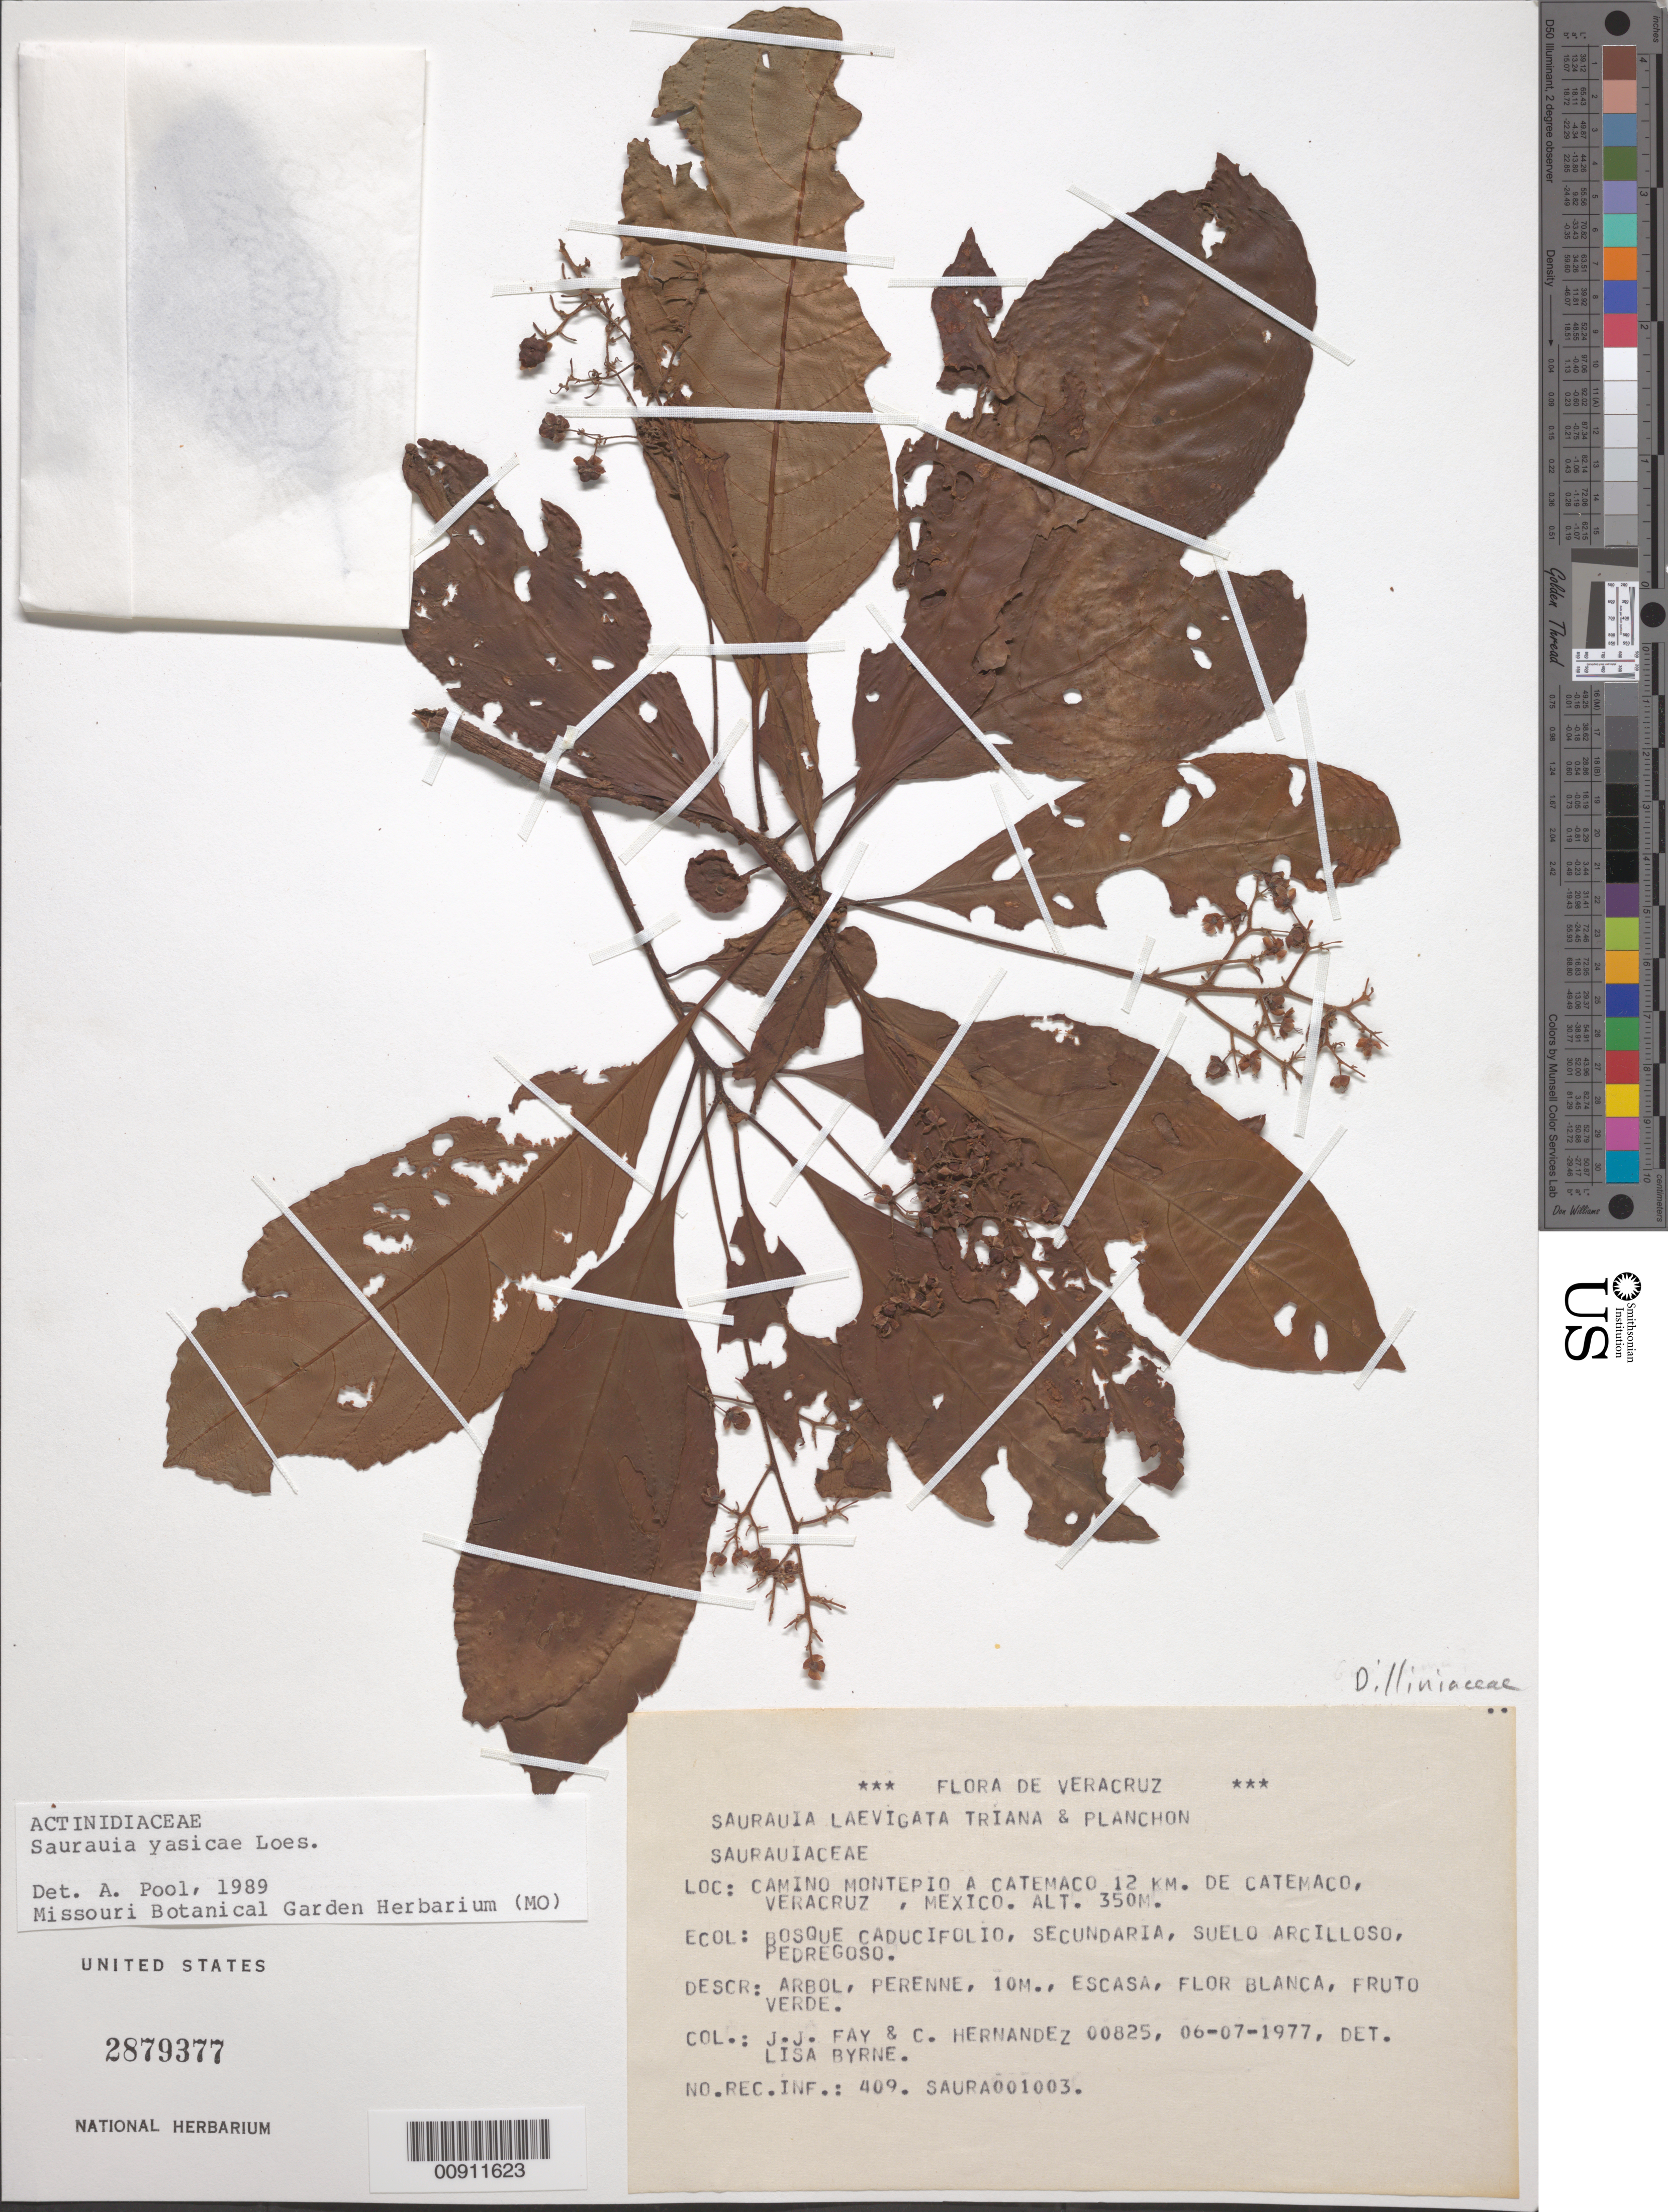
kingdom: Plantae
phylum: Tracheophyta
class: Magnoliopsida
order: Ericales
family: Actinidiaceae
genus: Saurauia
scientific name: Saurauia yasicae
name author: Loes.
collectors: J. J. Fay & C. Hernandez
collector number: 00825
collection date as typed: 06 Jul 1977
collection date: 1977-07-06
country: Mexico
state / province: Veracruz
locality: Camino Montepio a Catemaco 12 km. de Catemaco, Veracruz.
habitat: Bosque caducifolio, secundaria, suelo arcilloso, pedregoso.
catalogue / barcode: US 2879377